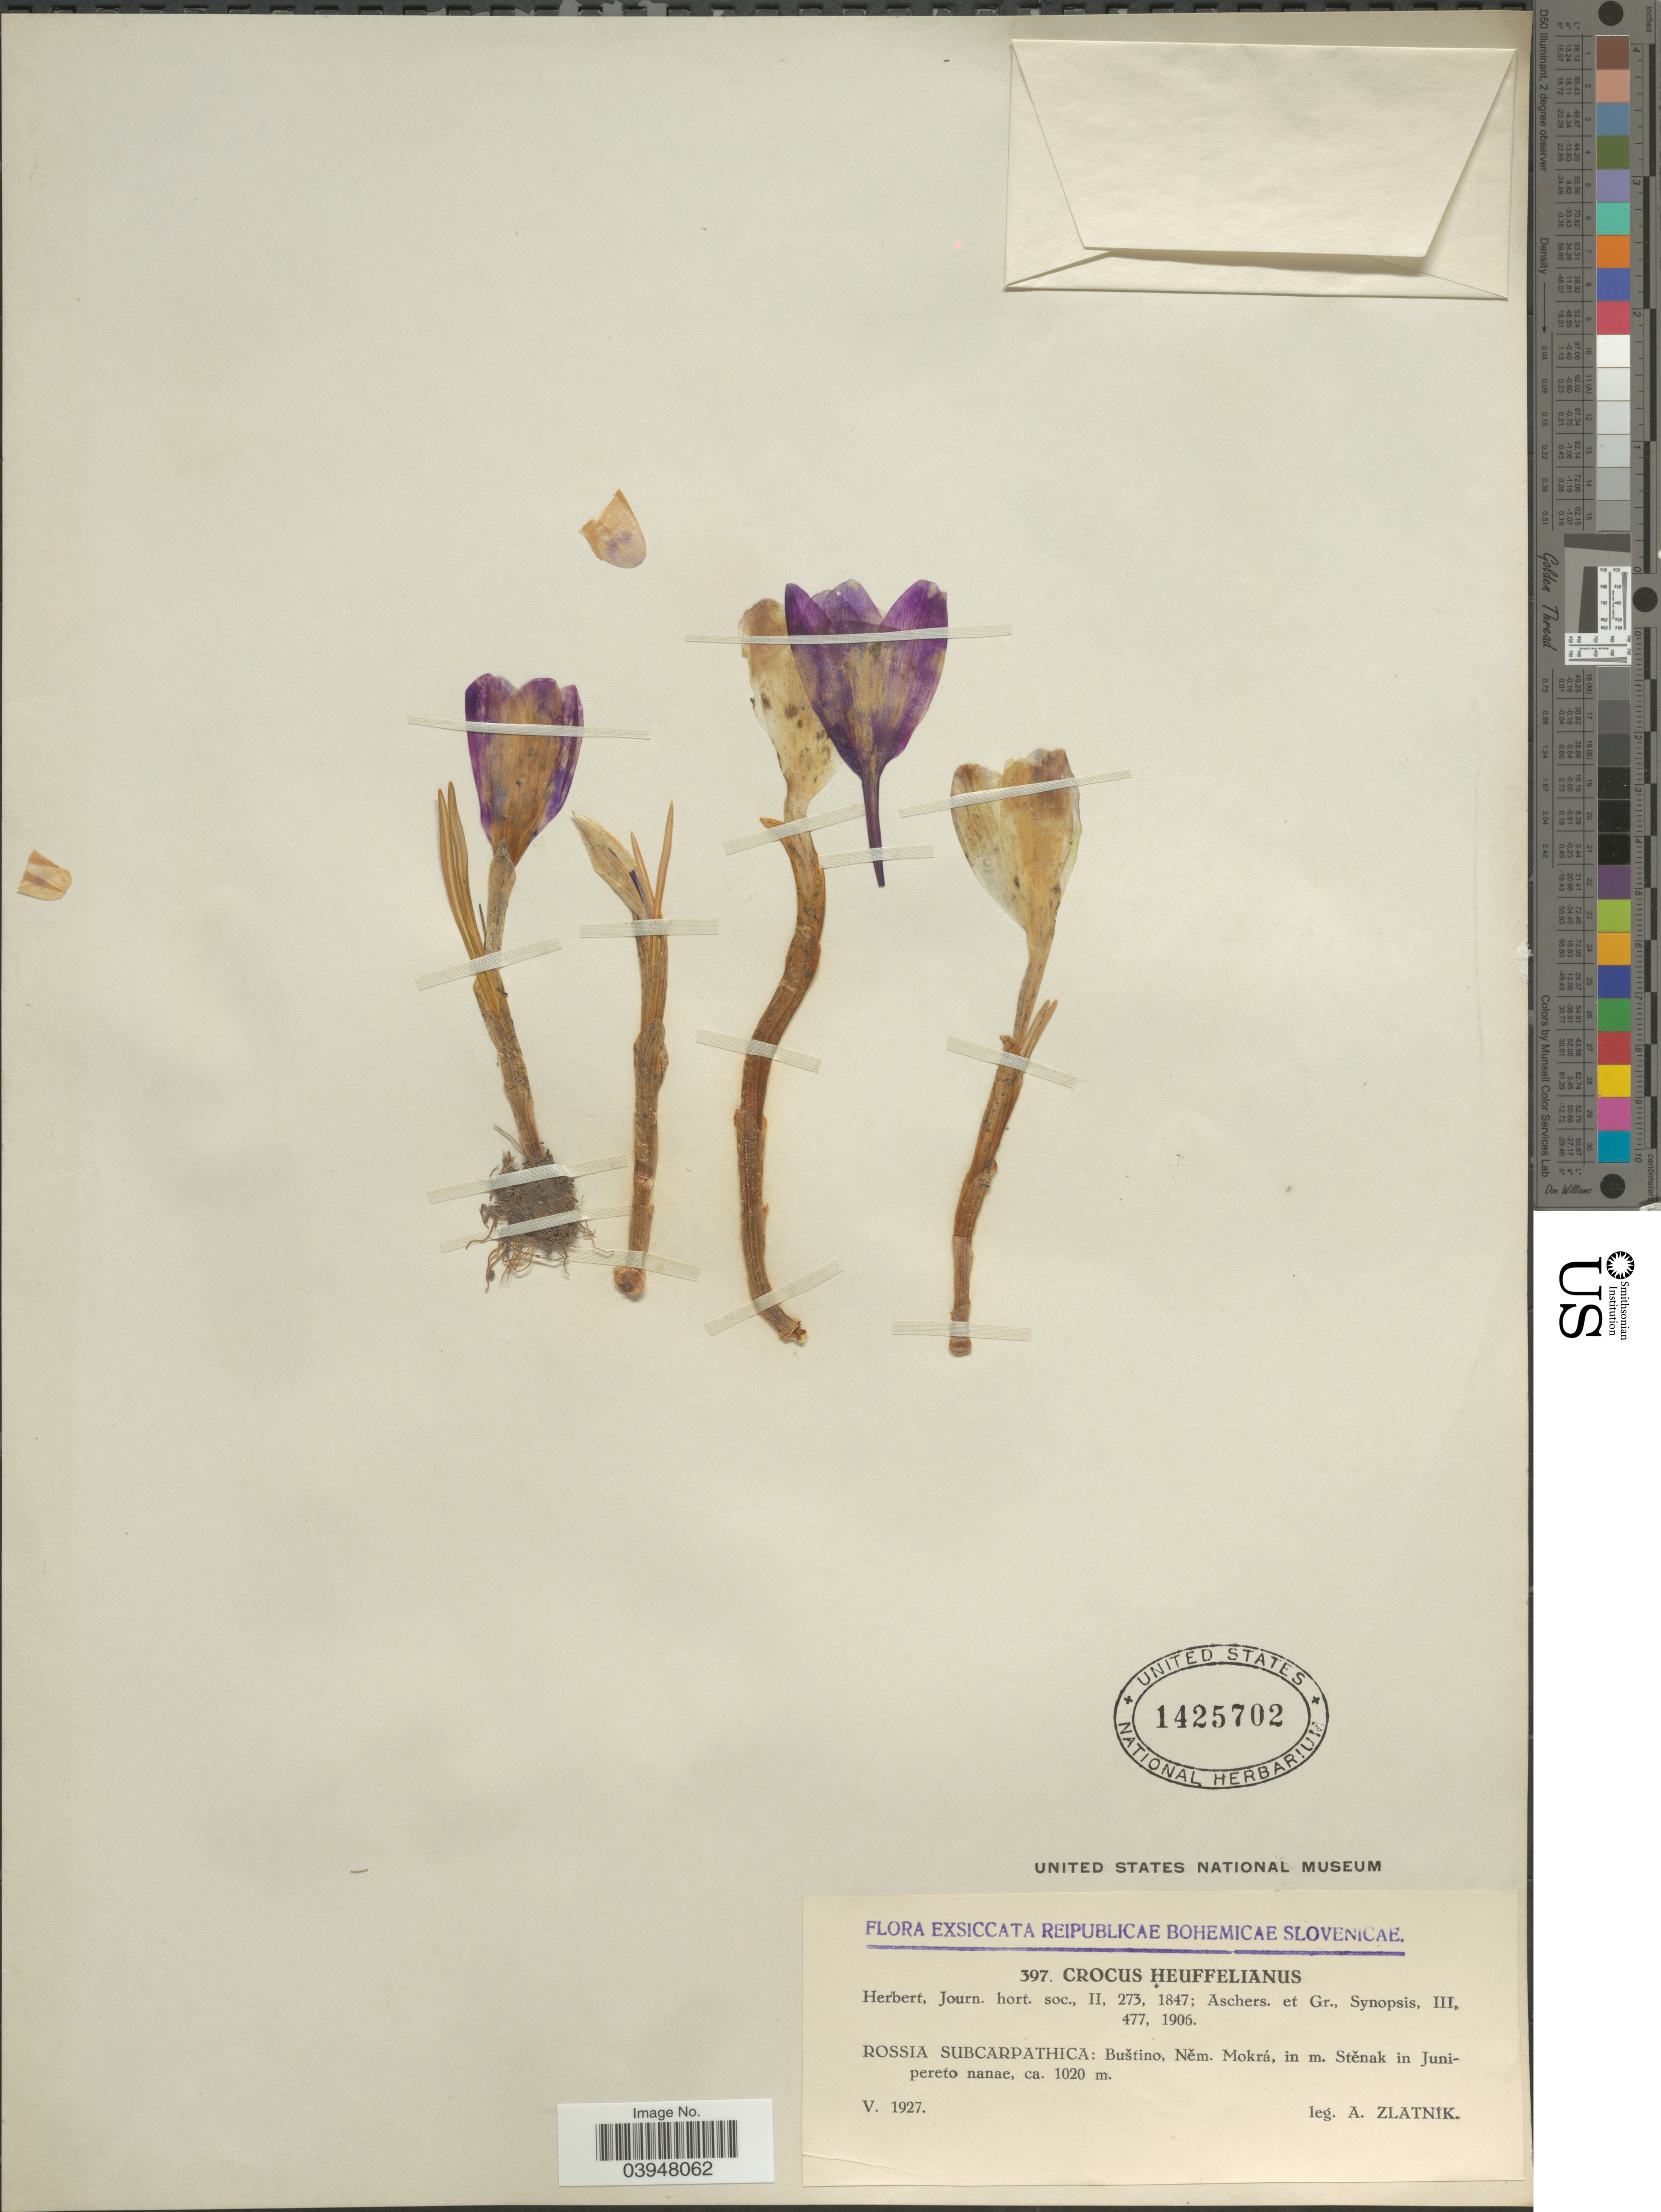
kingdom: Plantae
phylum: Tracheophyta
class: Liliopsida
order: Asparagales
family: Iridaceae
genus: Crocus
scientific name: Crocus heuffelianus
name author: Herb.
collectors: A. Zlatník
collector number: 397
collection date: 1927-05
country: Slovenia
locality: Rossia Subcarpathica: Buštino, Nĕm. Mokrá, in m. Stĕnak in Juni-pereto nanae.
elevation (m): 1020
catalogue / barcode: US 1425702